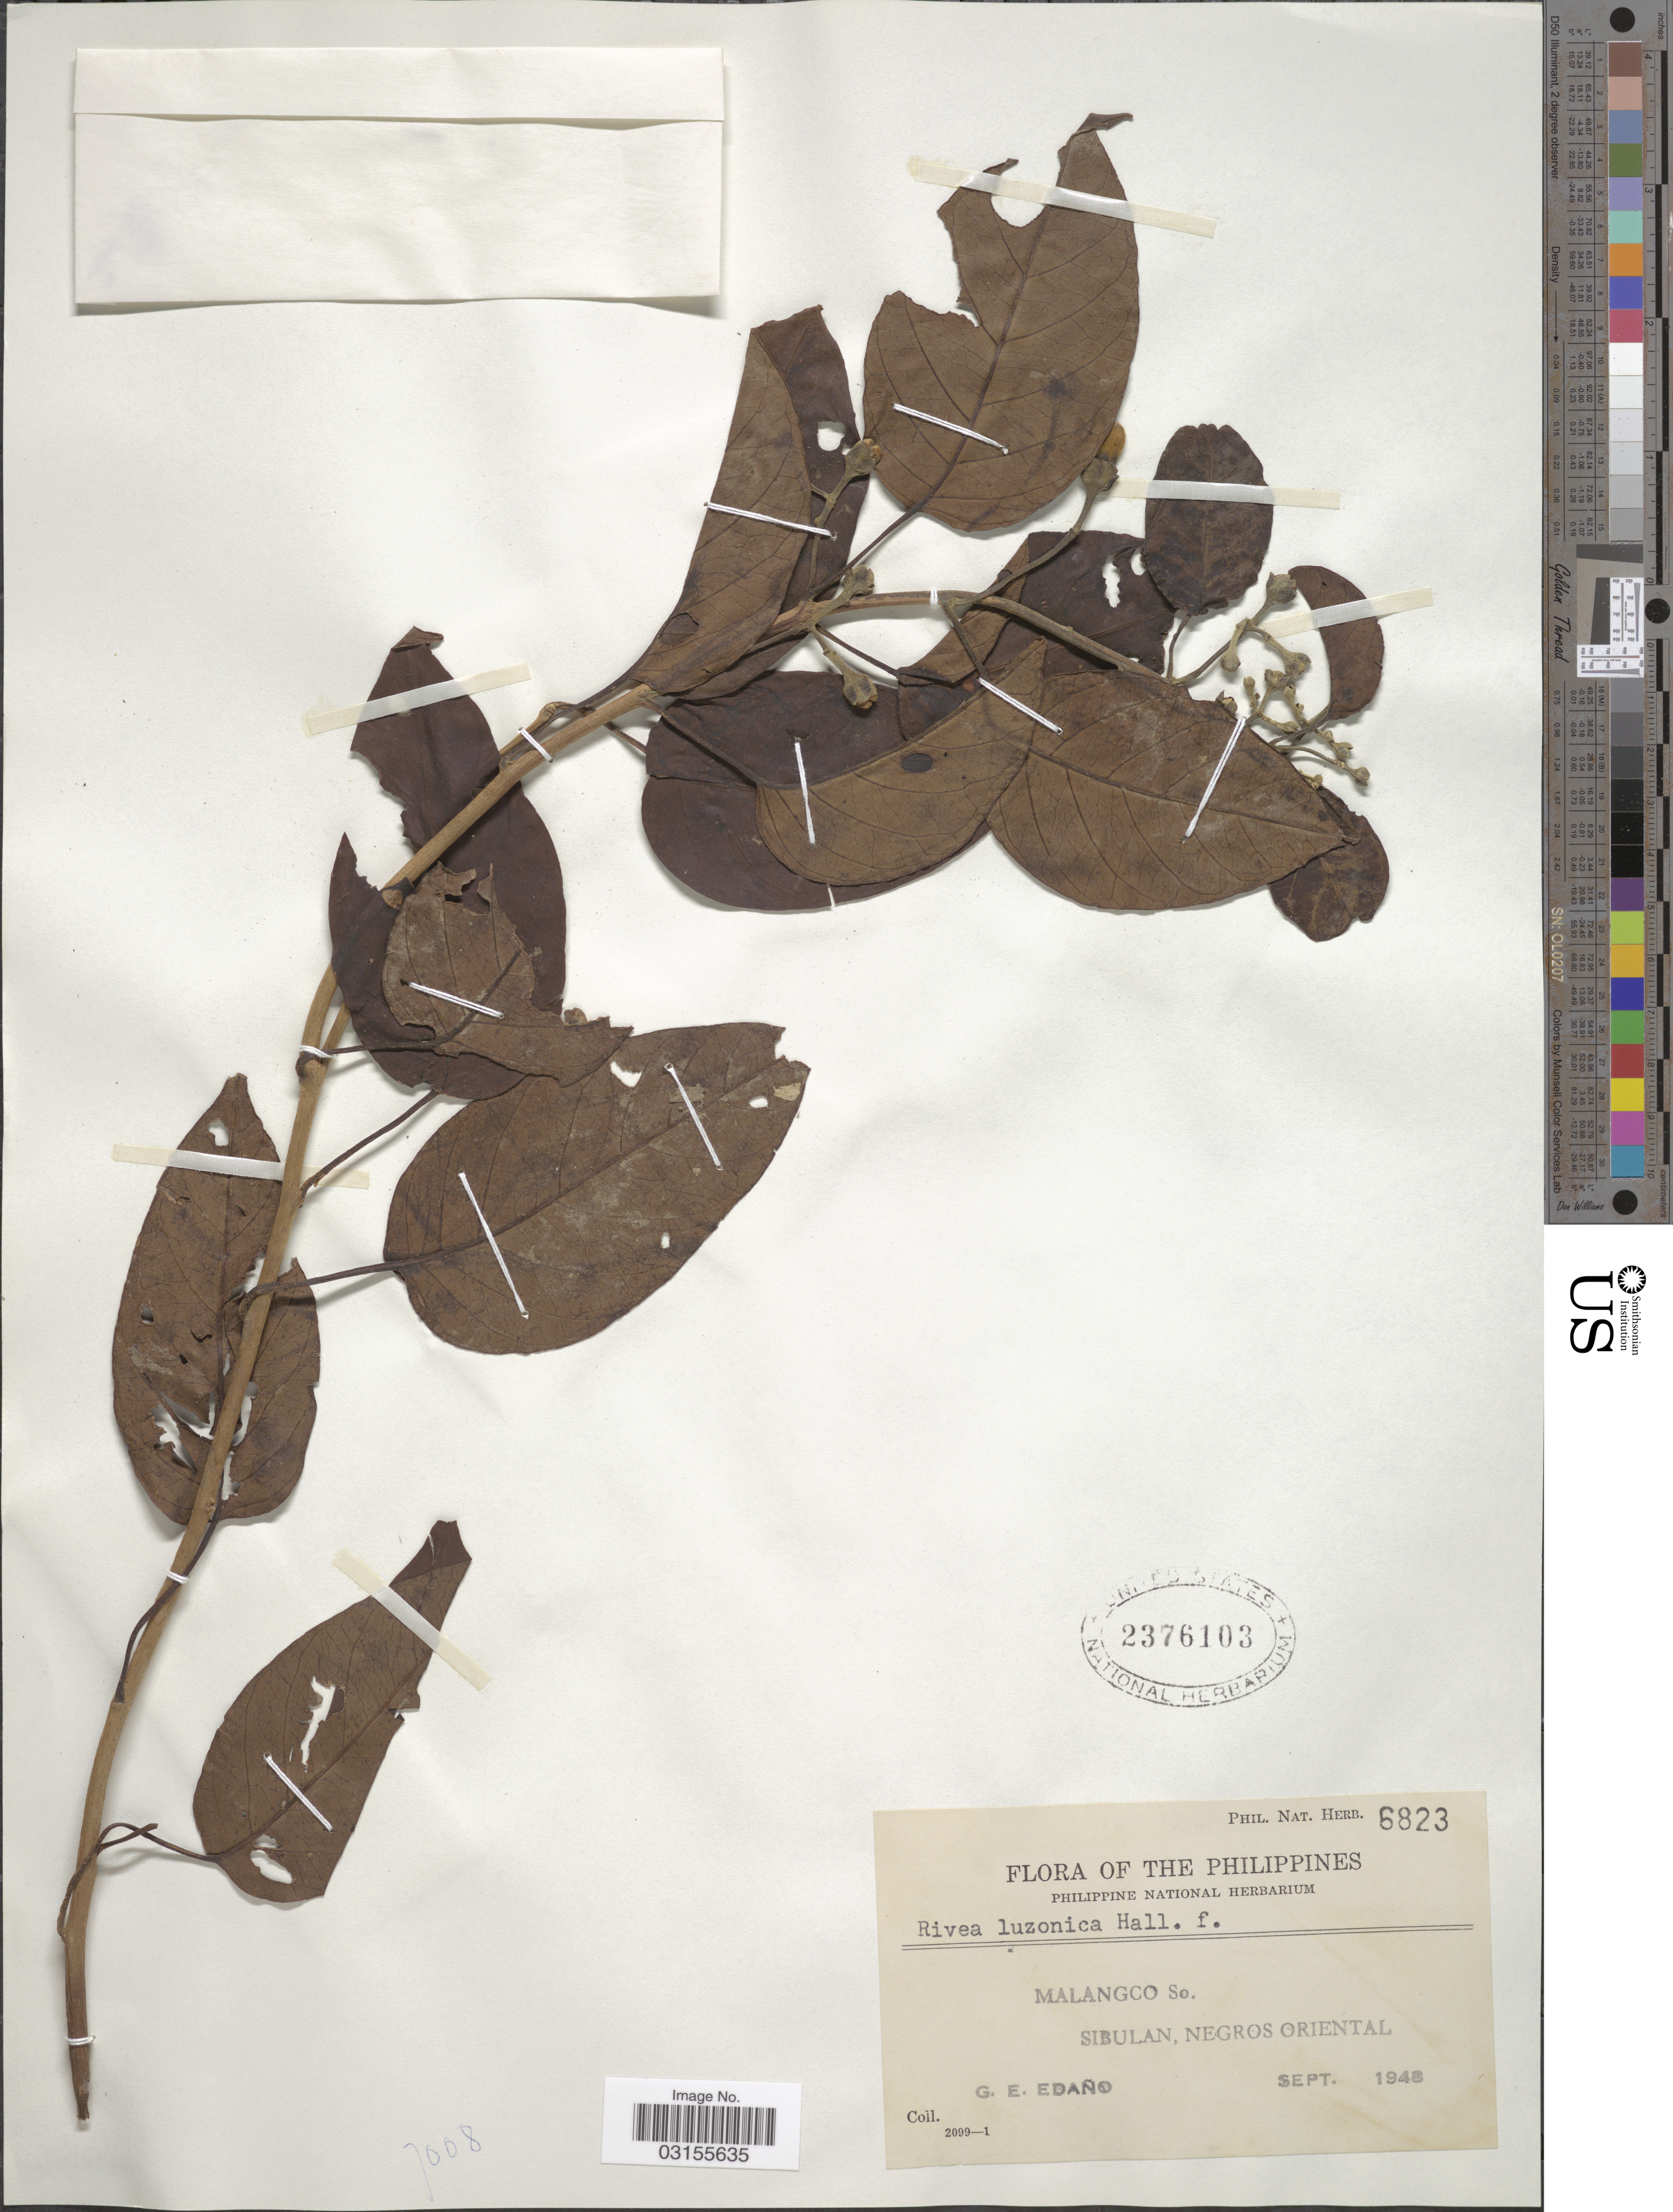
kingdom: Plantae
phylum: Tracheophyta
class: Magnoliopsida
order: Solanales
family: Convolvulaceae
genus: Argyreia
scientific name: Argyreia luzonensis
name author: (Hallier f.) Ooststr.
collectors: G. E. Edaño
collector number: Phil. Nat. Herb. 6823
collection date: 1948-09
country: Philippines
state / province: Central Visayas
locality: Malangco So. Sibulan, Negros Oriental.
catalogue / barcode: US 2376103